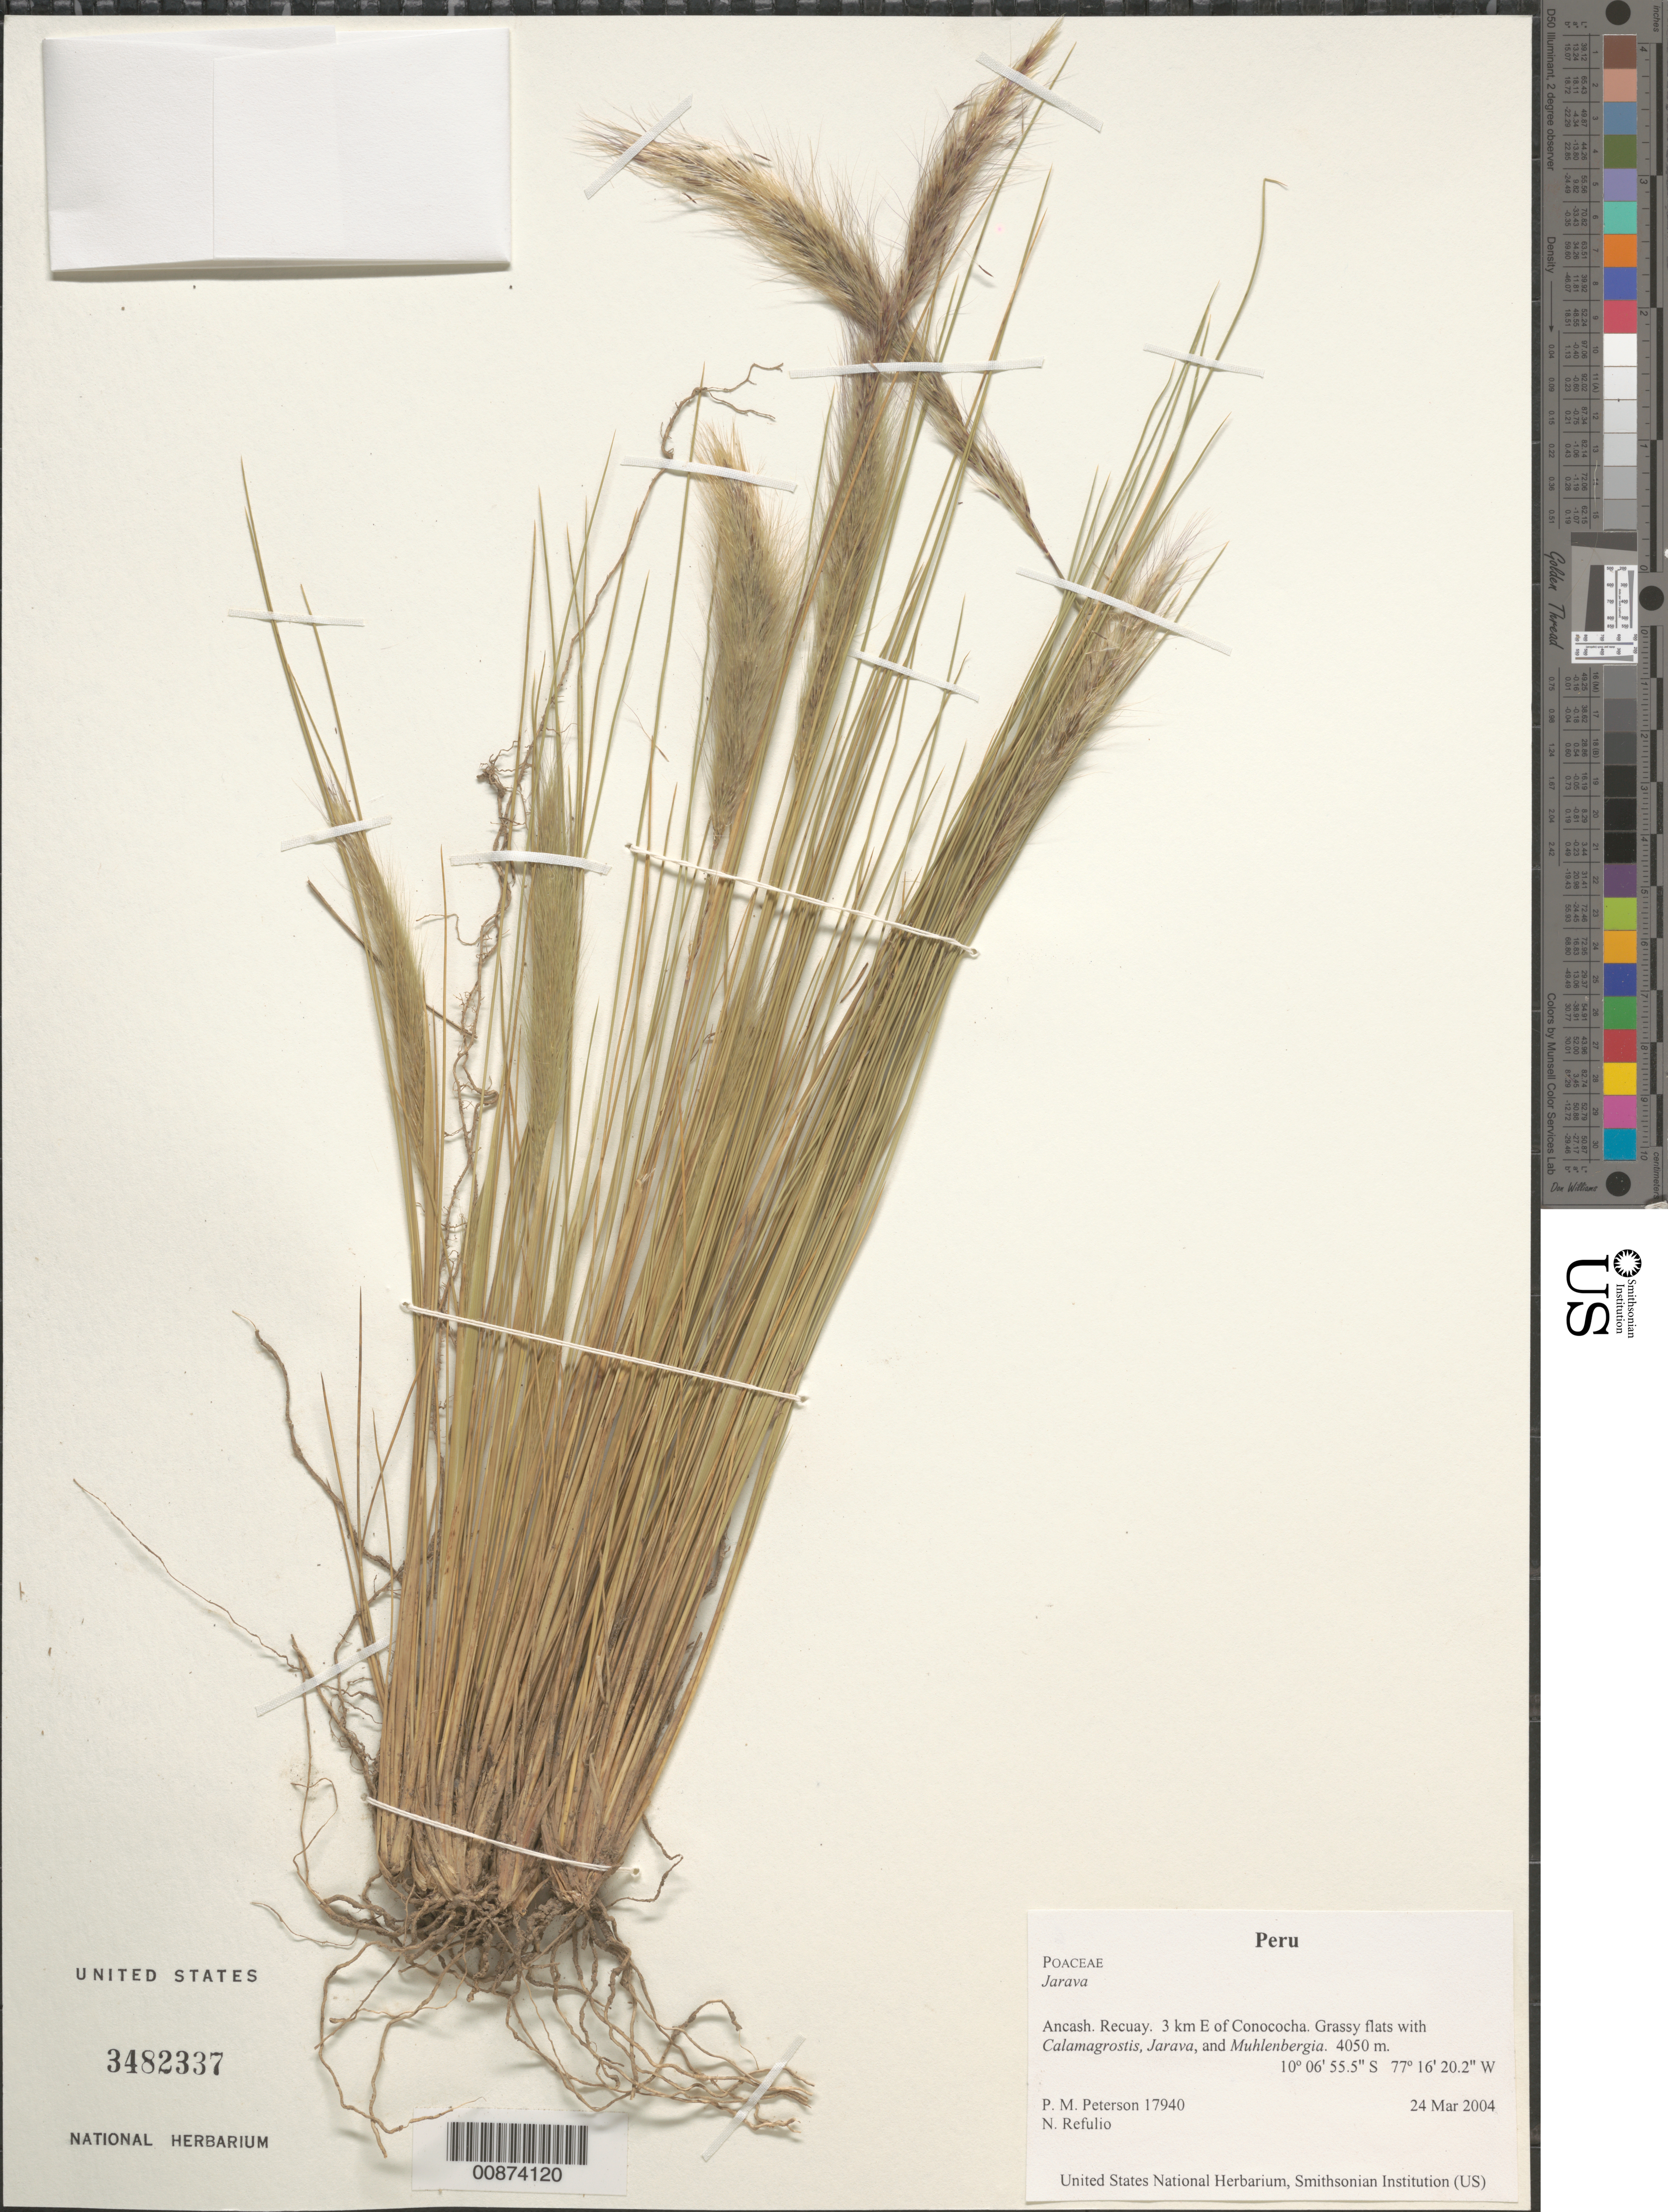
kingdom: Plantae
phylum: Tracheophyta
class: Liliopsida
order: Poales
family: Poaceae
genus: Jarava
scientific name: Jarava sp.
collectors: P. M. Peterson & N. Refulio-Rodríguez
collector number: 17940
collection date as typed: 24 Mar 2004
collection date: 2004-03-24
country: Peru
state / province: Ancash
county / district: Recuay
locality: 3 km E of Conococha. Grassy flats with Calamagrostis, Jarava, and Muhlenbergia.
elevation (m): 4050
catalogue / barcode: US 3482337